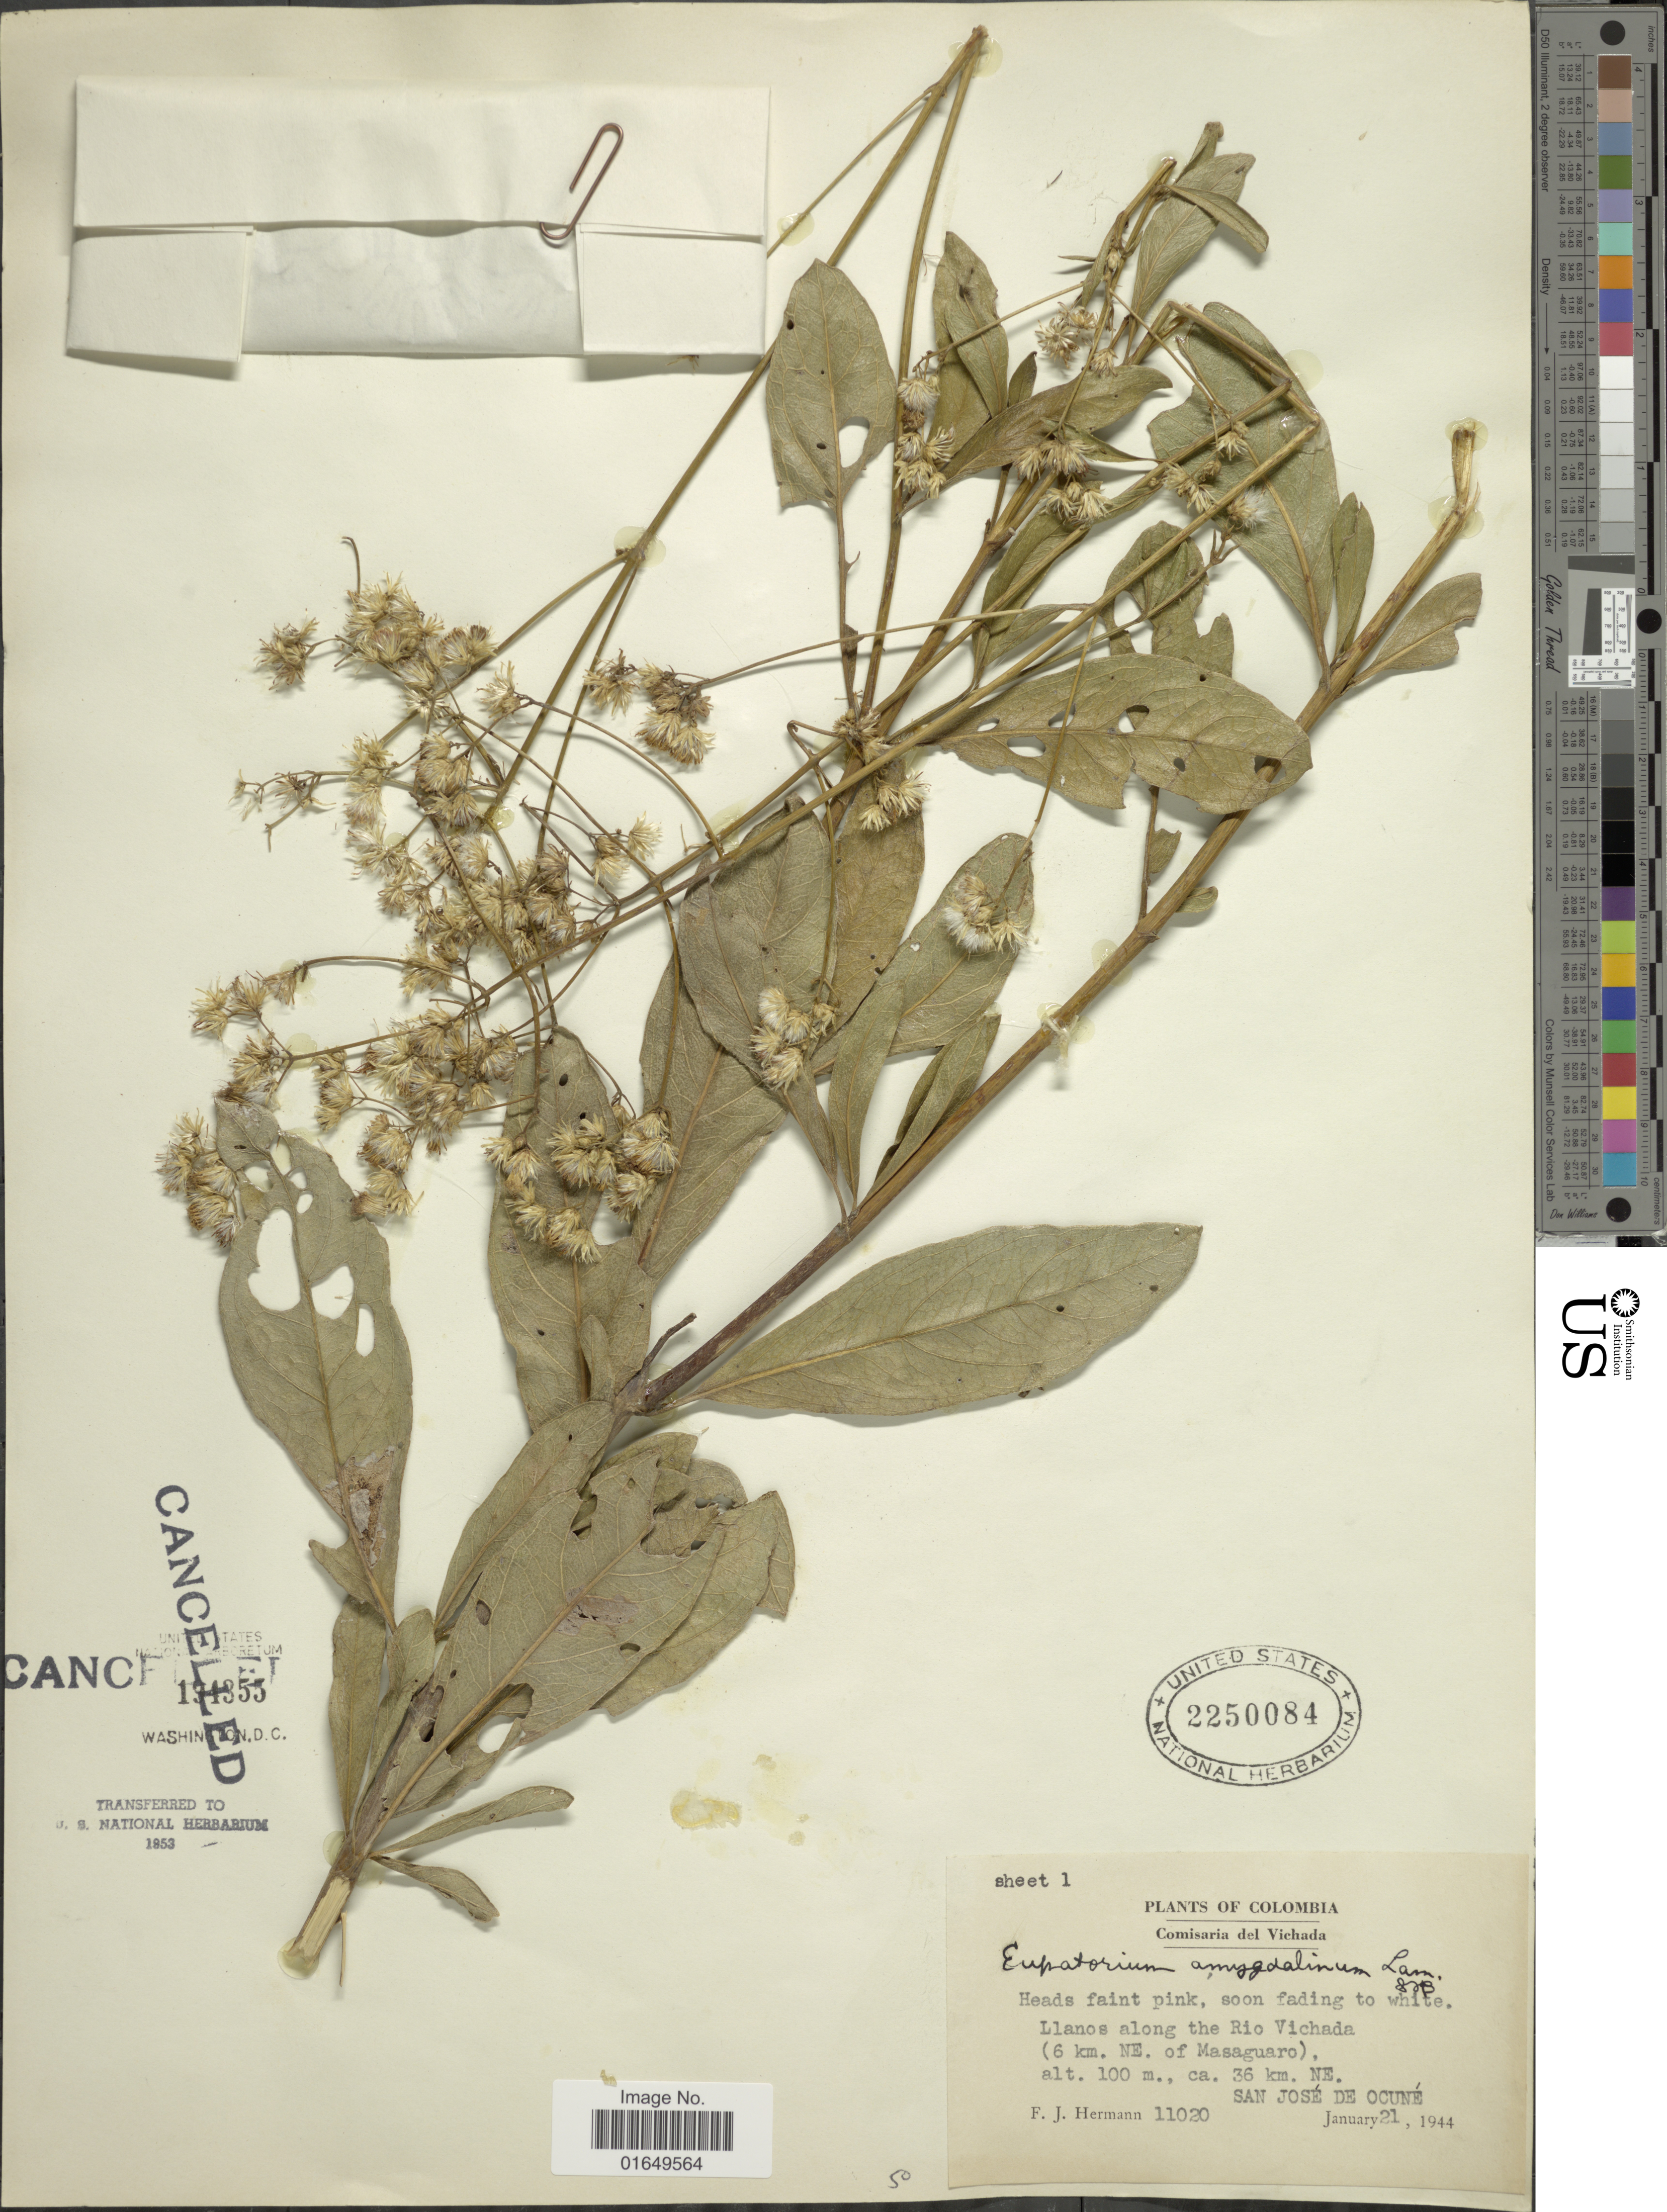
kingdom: Plantae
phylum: Tracheophyta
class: Magnoliopsida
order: Asterales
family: Asteraceae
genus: Ayapana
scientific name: Ayapana amygdalina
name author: (Lam.) R.M. King & H. Rob.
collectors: F. J. Hermann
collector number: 11020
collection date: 1944-01-21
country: Colombia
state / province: Vichada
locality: Llanos along the Rio Vichada (6 km. NE. of Masaguaro), ca. 36 km. NE. San José de Ocuné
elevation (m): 100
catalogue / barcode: US 2250084